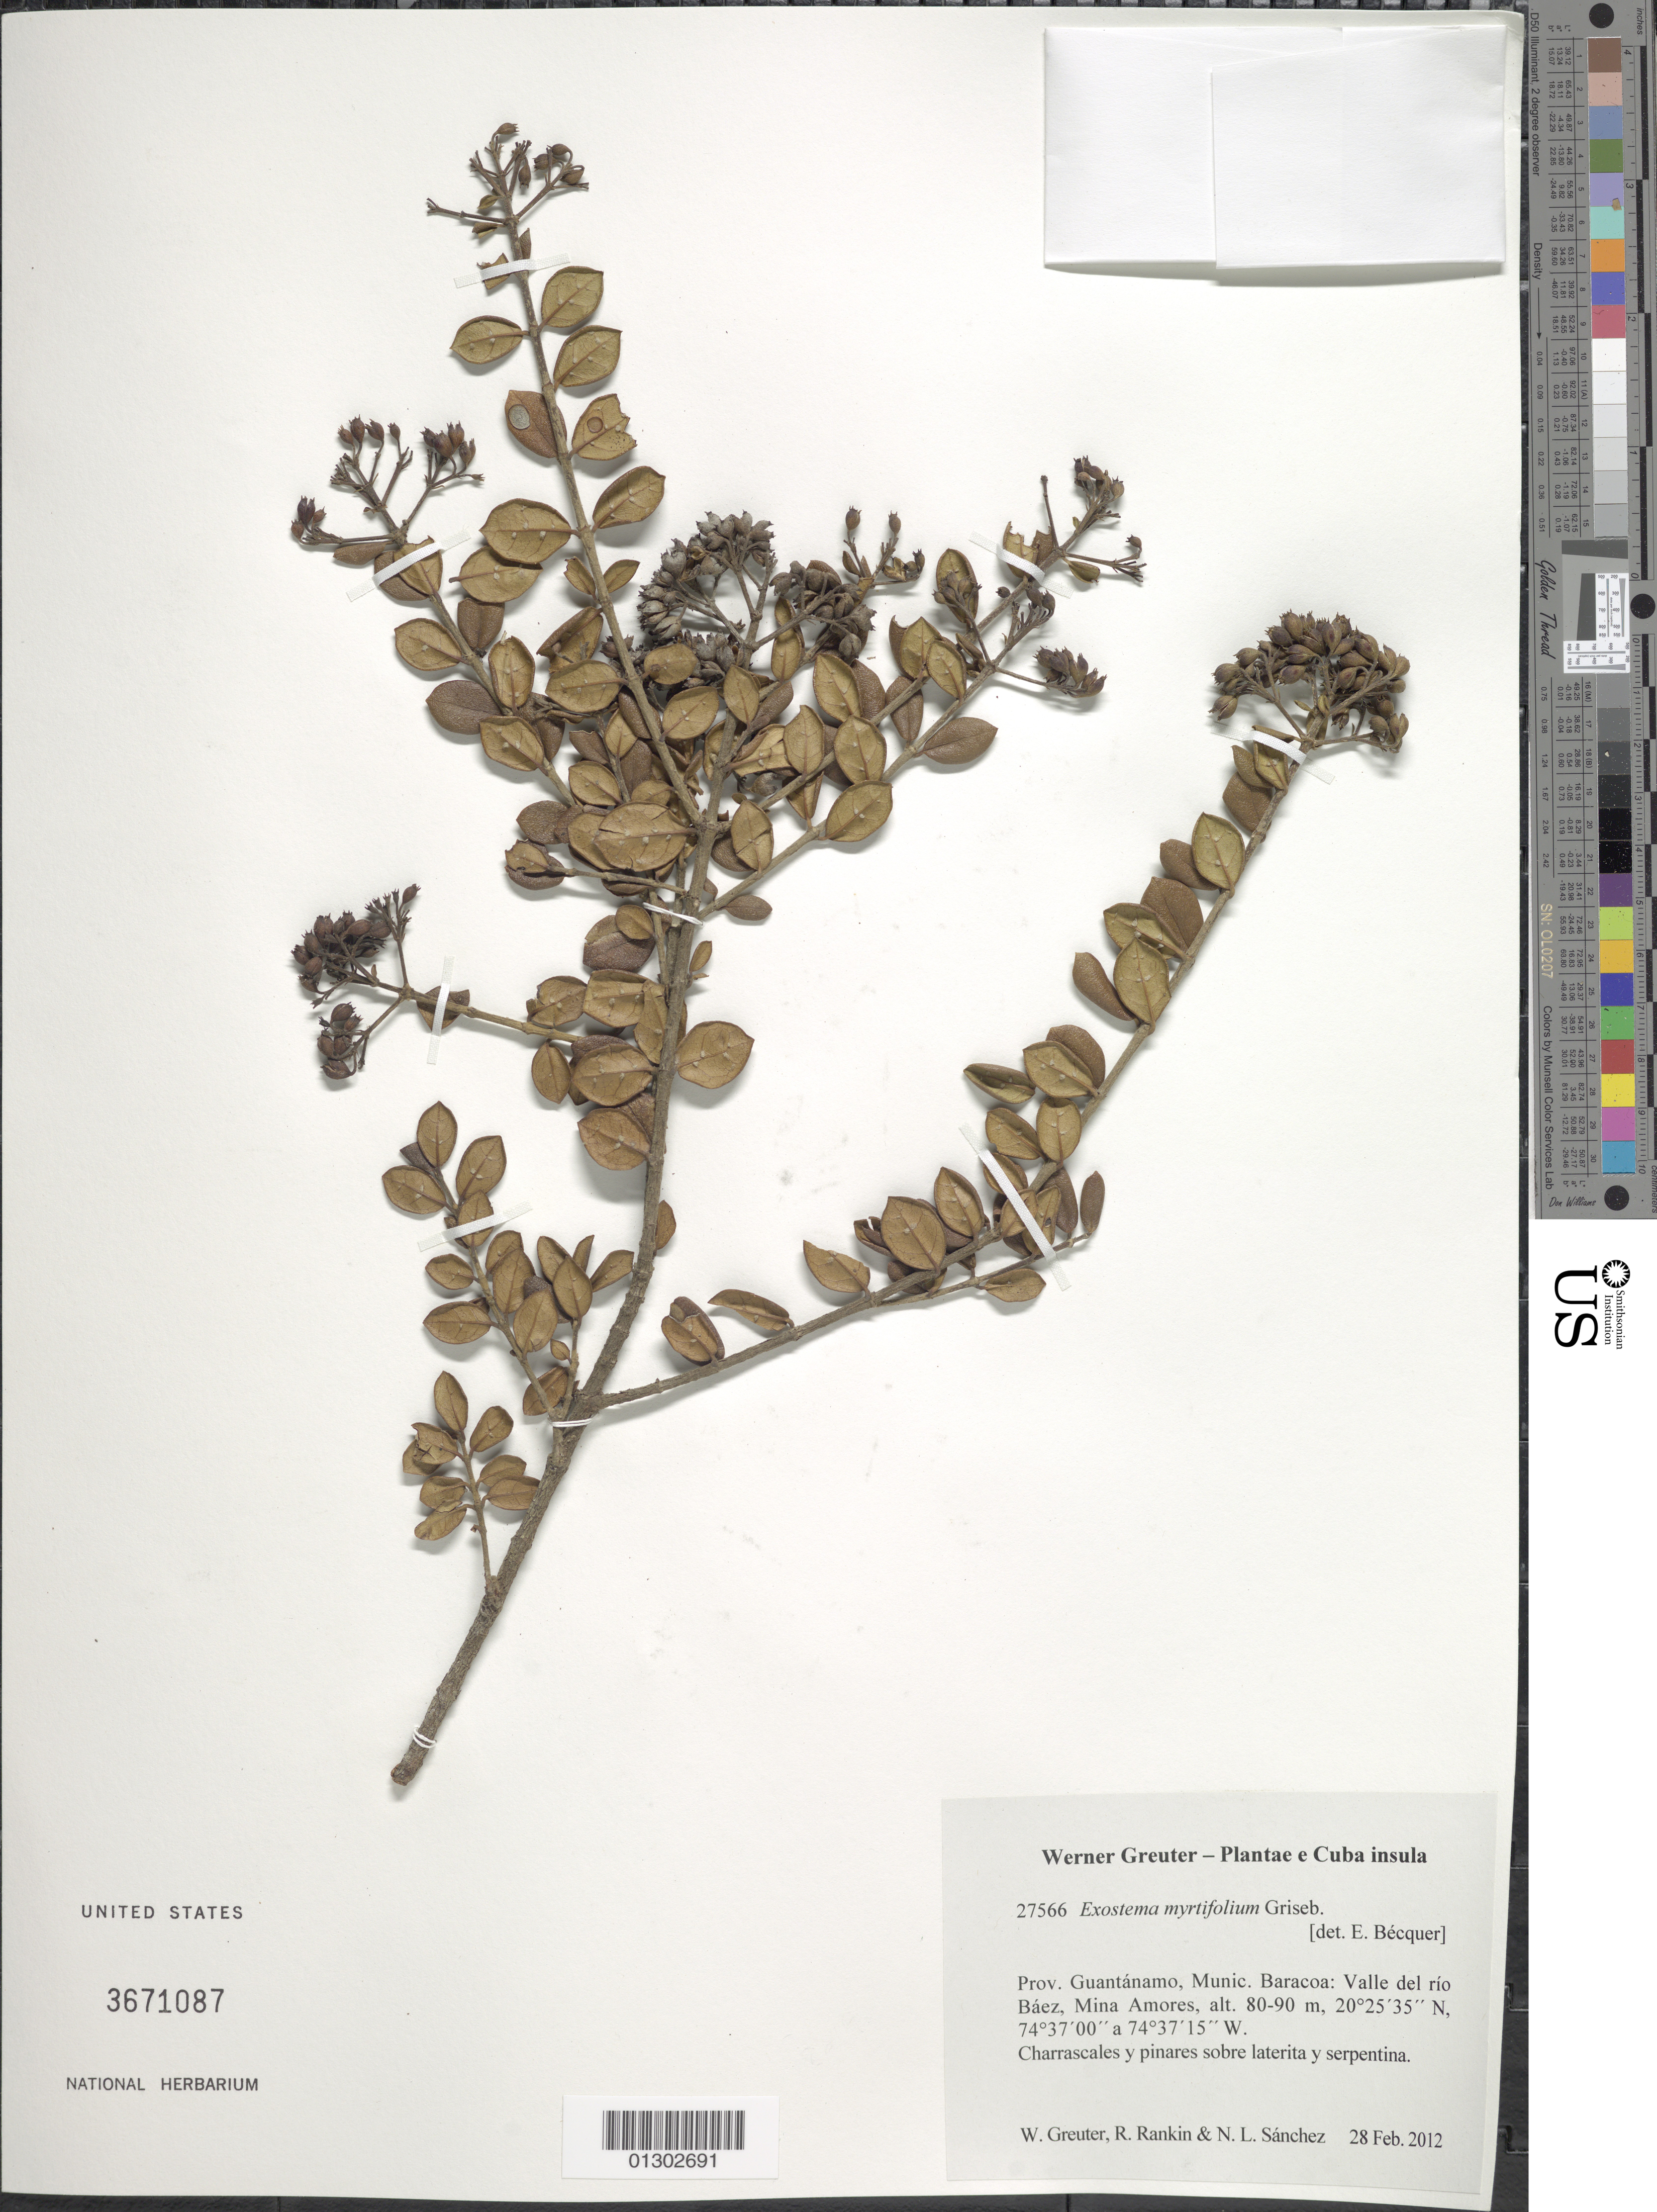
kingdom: Plantae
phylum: Tracheophyta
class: Magnoliopsida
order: Gentianales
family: Rubiaceae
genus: Exostema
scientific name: Exostema myrtifolium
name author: Griseb.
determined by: Bécquer Granados, E. R., (HAJB)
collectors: W. R. Greuter, R. Rankin Rodriguez & N. Sanchez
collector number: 27566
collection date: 2012-02-28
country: Cuba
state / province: Guantanamo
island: Cuba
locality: Munic. Baracoa; valle del río Báez, Mina Amores.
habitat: Charrascales y pinares sobre laterita y serpentina.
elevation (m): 80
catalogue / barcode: US 3671087